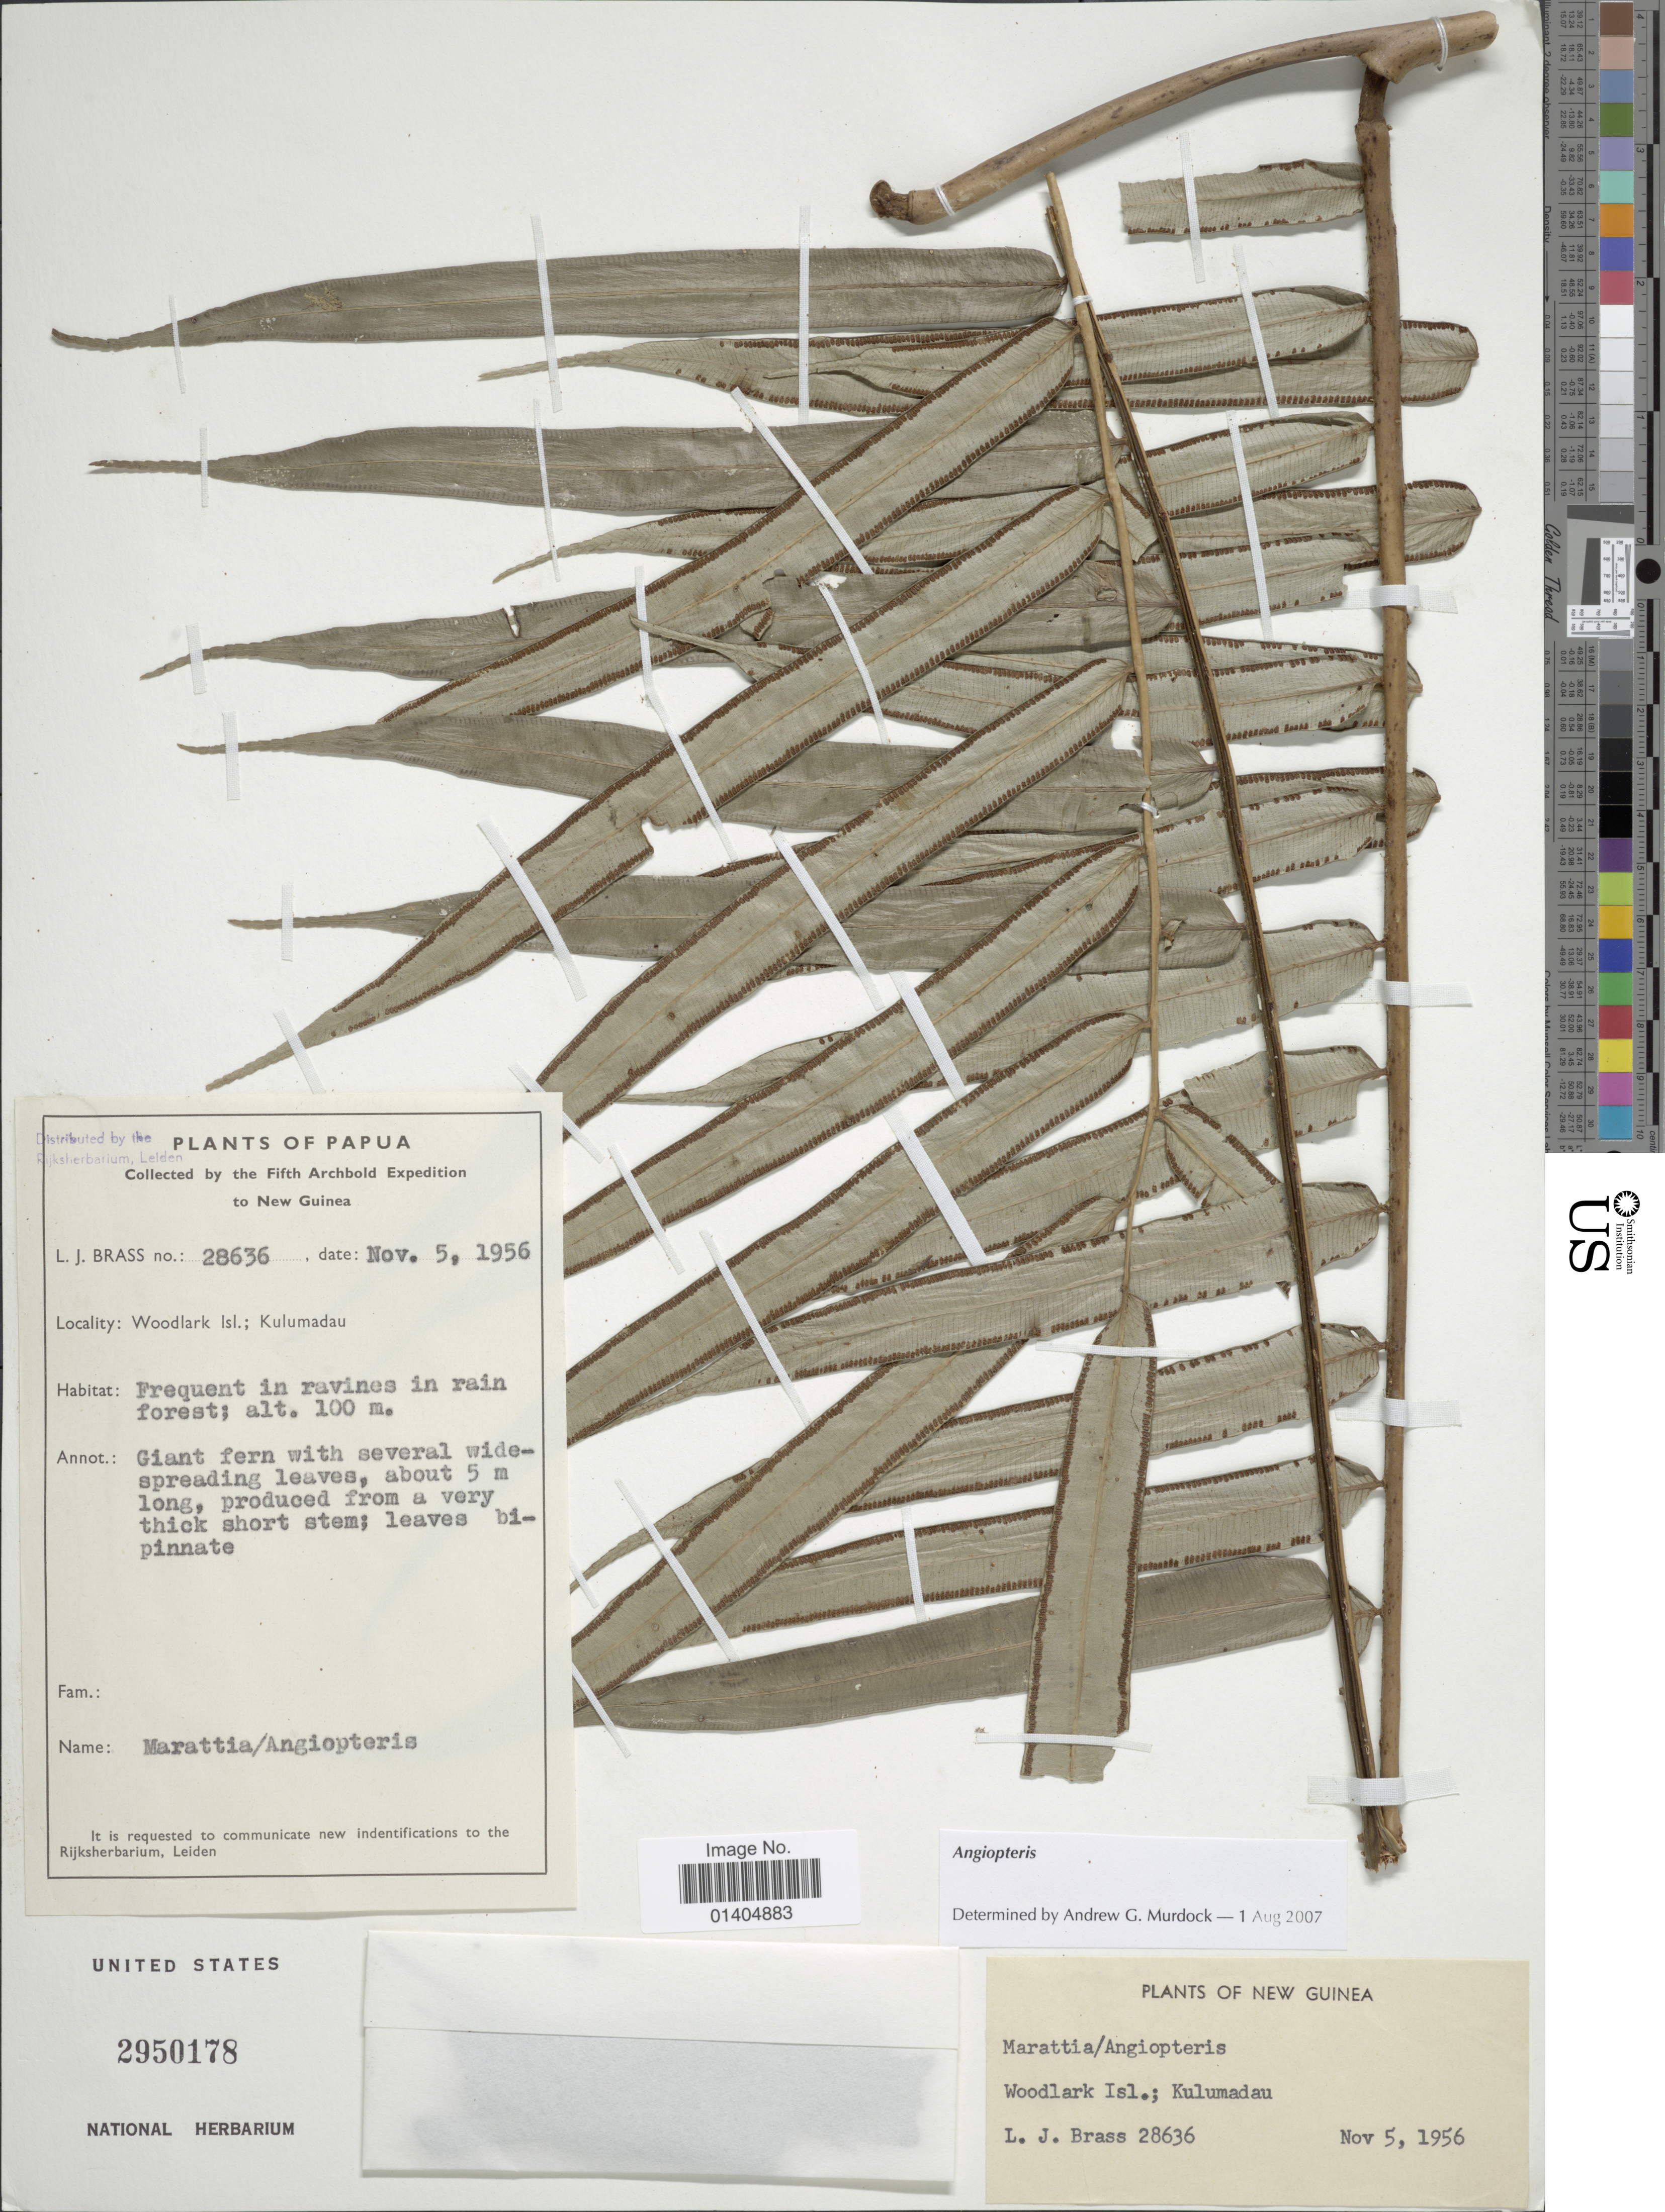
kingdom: Plantae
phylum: Tracheophyta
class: Polypodiopsida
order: Marattiales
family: Marattiaceae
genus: Angiopteris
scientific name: Angiopteris sp.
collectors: L. J. Brass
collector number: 28636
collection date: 1956-11-05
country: Papua New Guinea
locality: Woodlark Isl.; Kulumadau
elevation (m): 100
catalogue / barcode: US 2950178